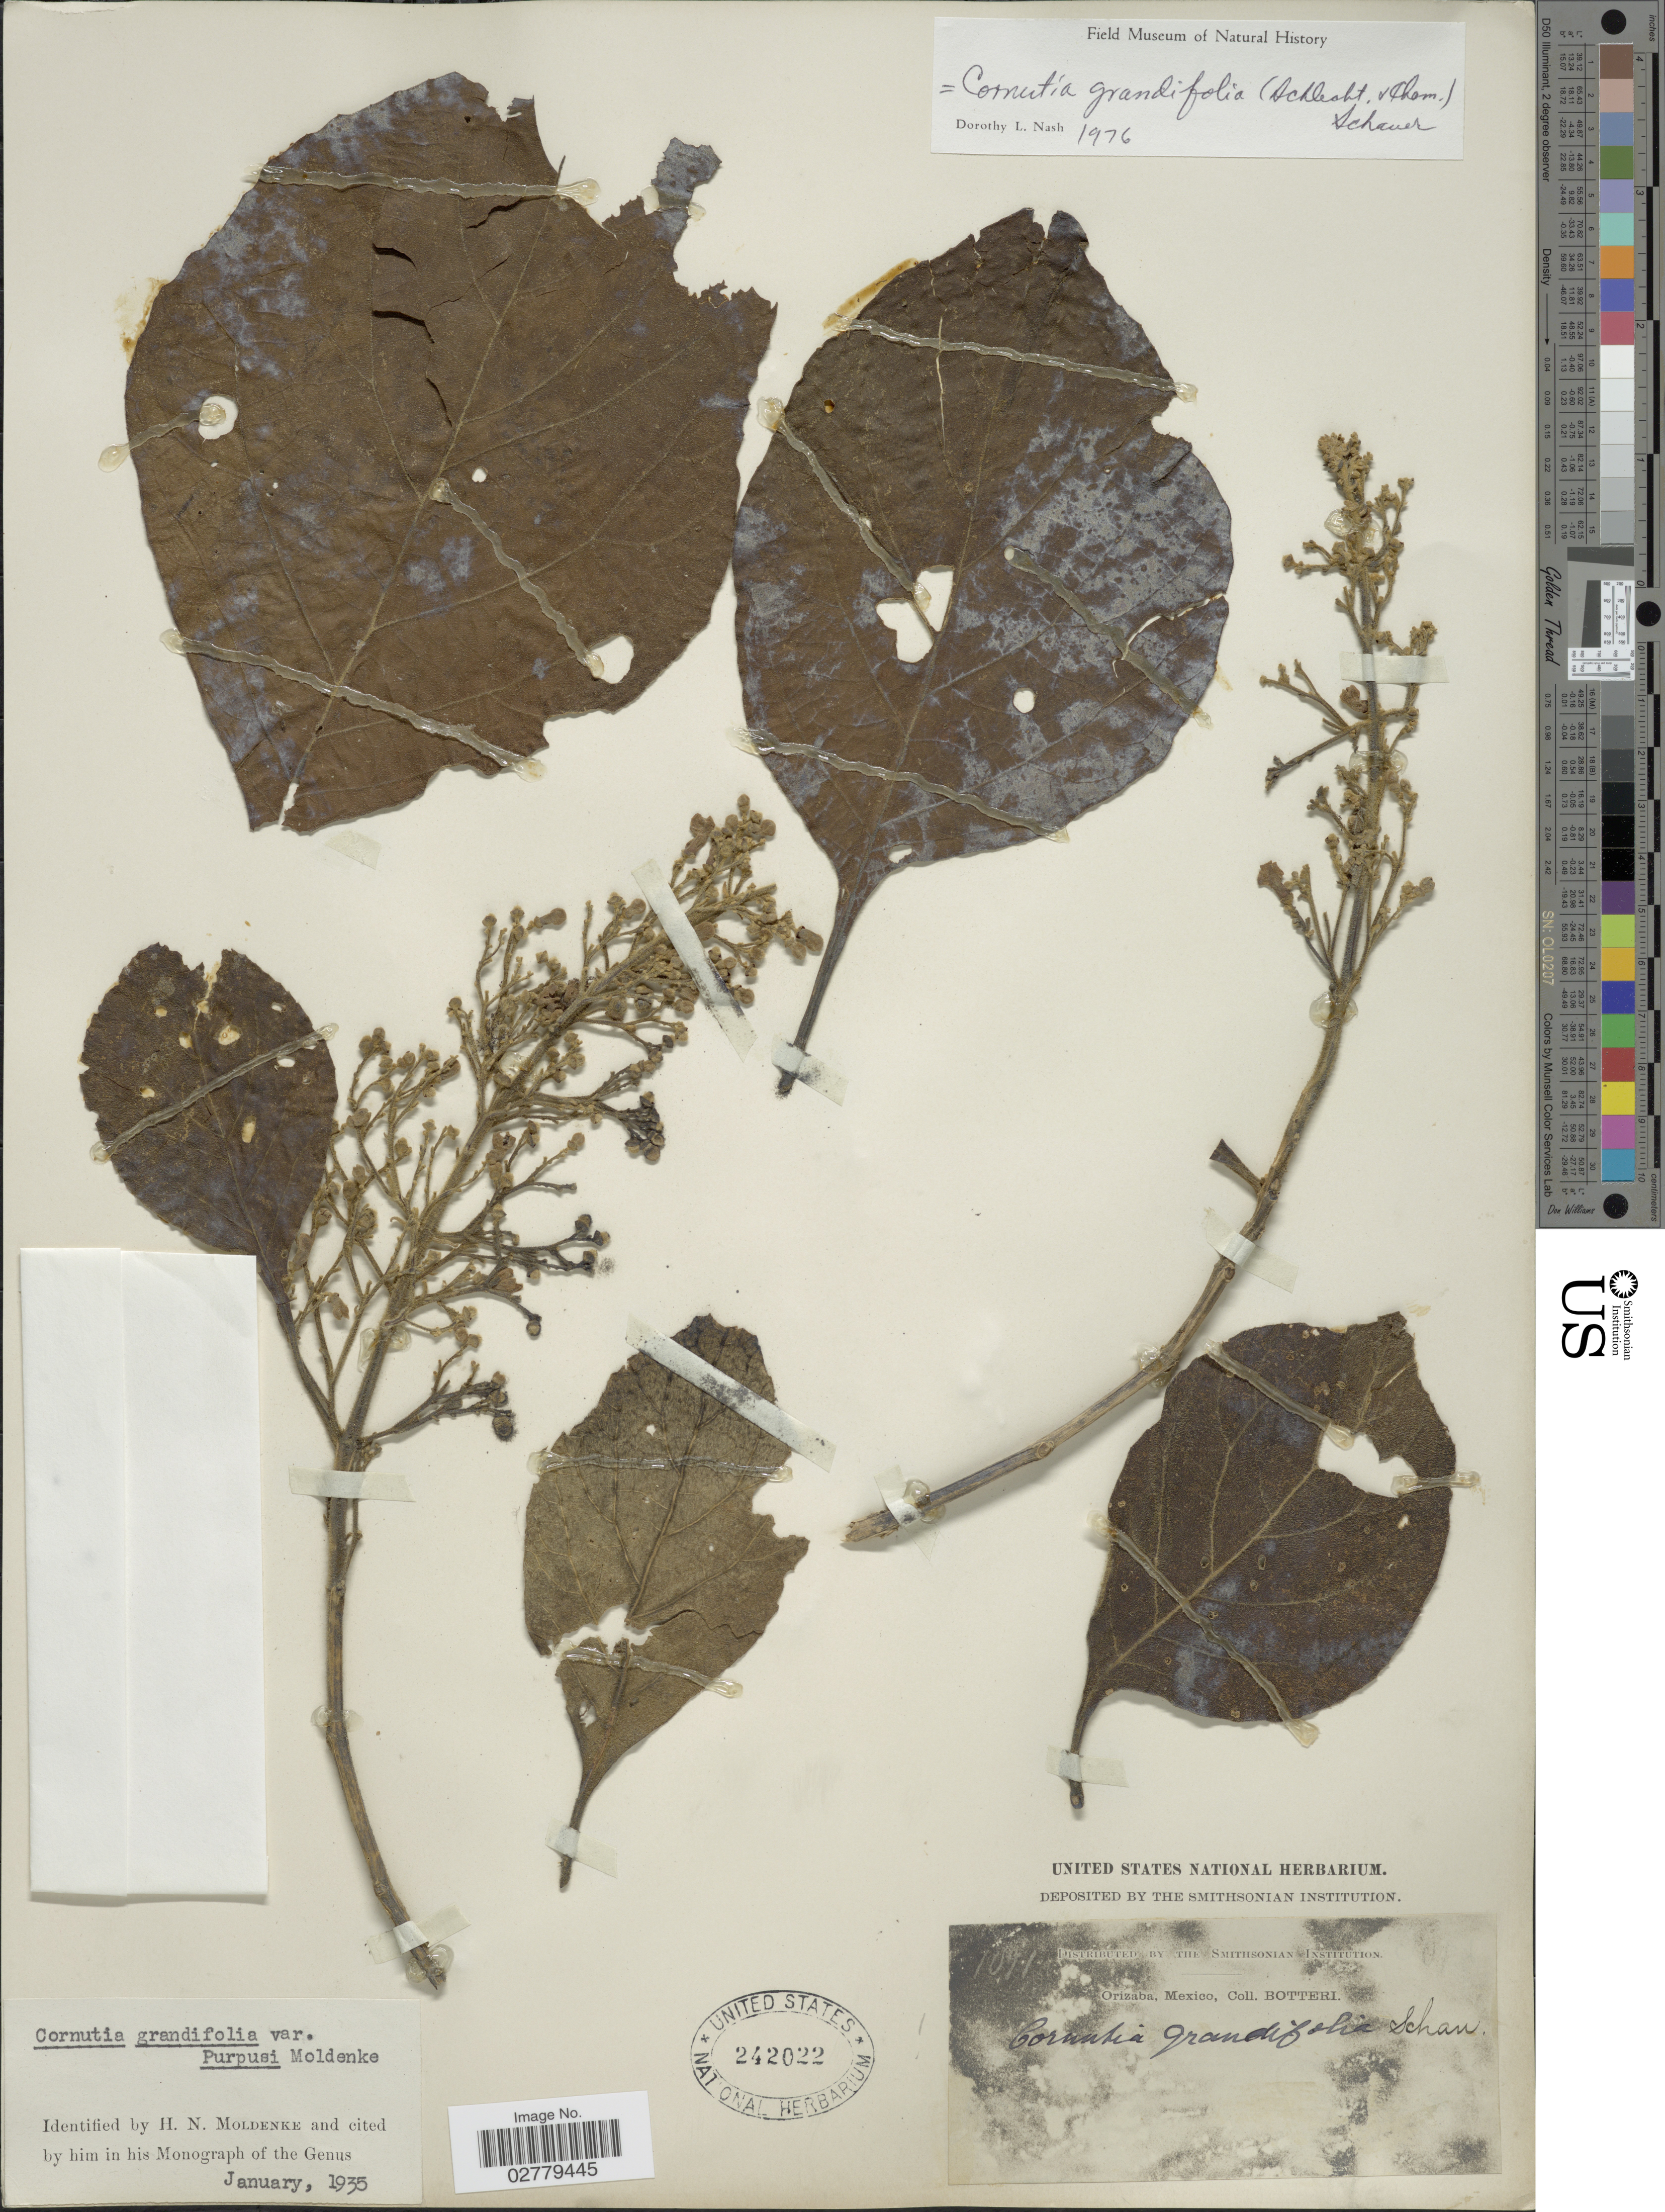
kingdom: Plantae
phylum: Tracheophyta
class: Magnoliopsida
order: Lamiales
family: Lamiaceae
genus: Cornutia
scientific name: Cornutia grandifolia var. purpusii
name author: Moldenke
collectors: -. Botteri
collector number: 1071*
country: Mexico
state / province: Veracruz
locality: Orizaba.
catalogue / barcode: US 242022